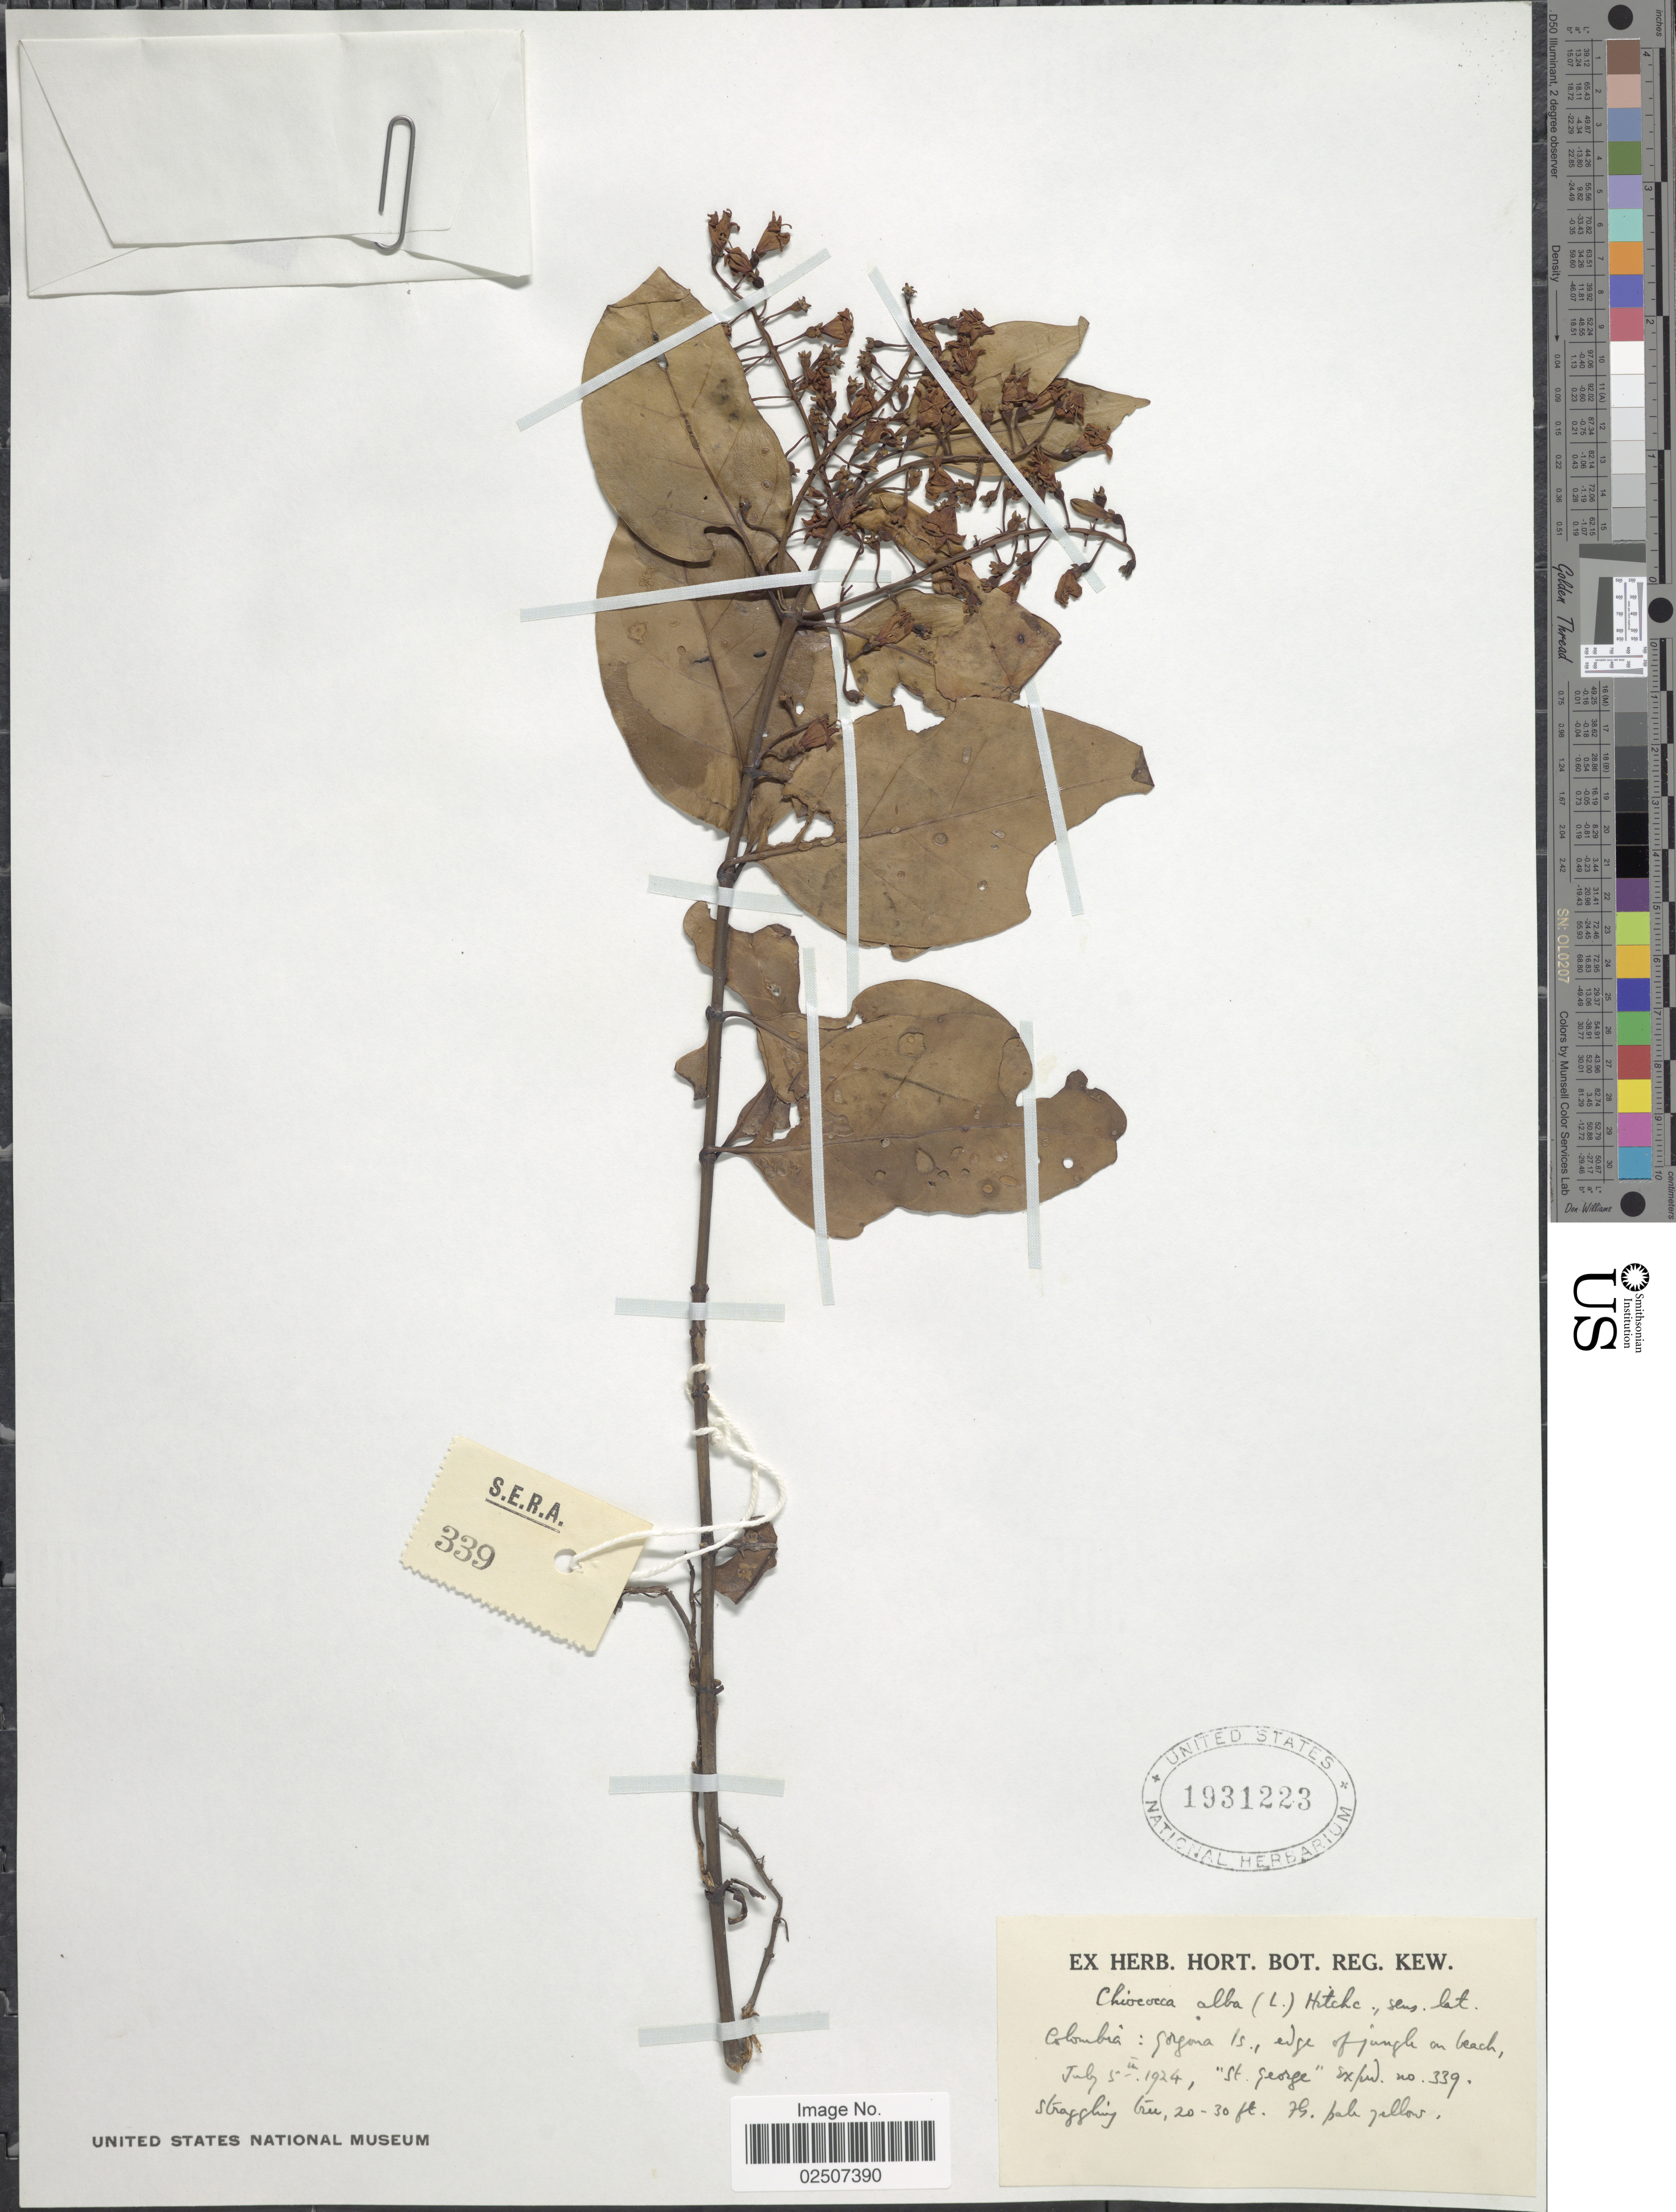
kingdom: Plantae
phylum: Tracheophyta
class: Magnoliopsida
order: Gentianales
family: Rubiaceae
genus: Chiococca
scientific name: Chiococca alba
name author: (L.) Hitchc.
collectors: St. George Exped.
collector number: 339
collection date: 1924-07-05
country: Colombia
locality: Gorgona Is., edge of jungle on beach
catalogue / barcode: US 1931223